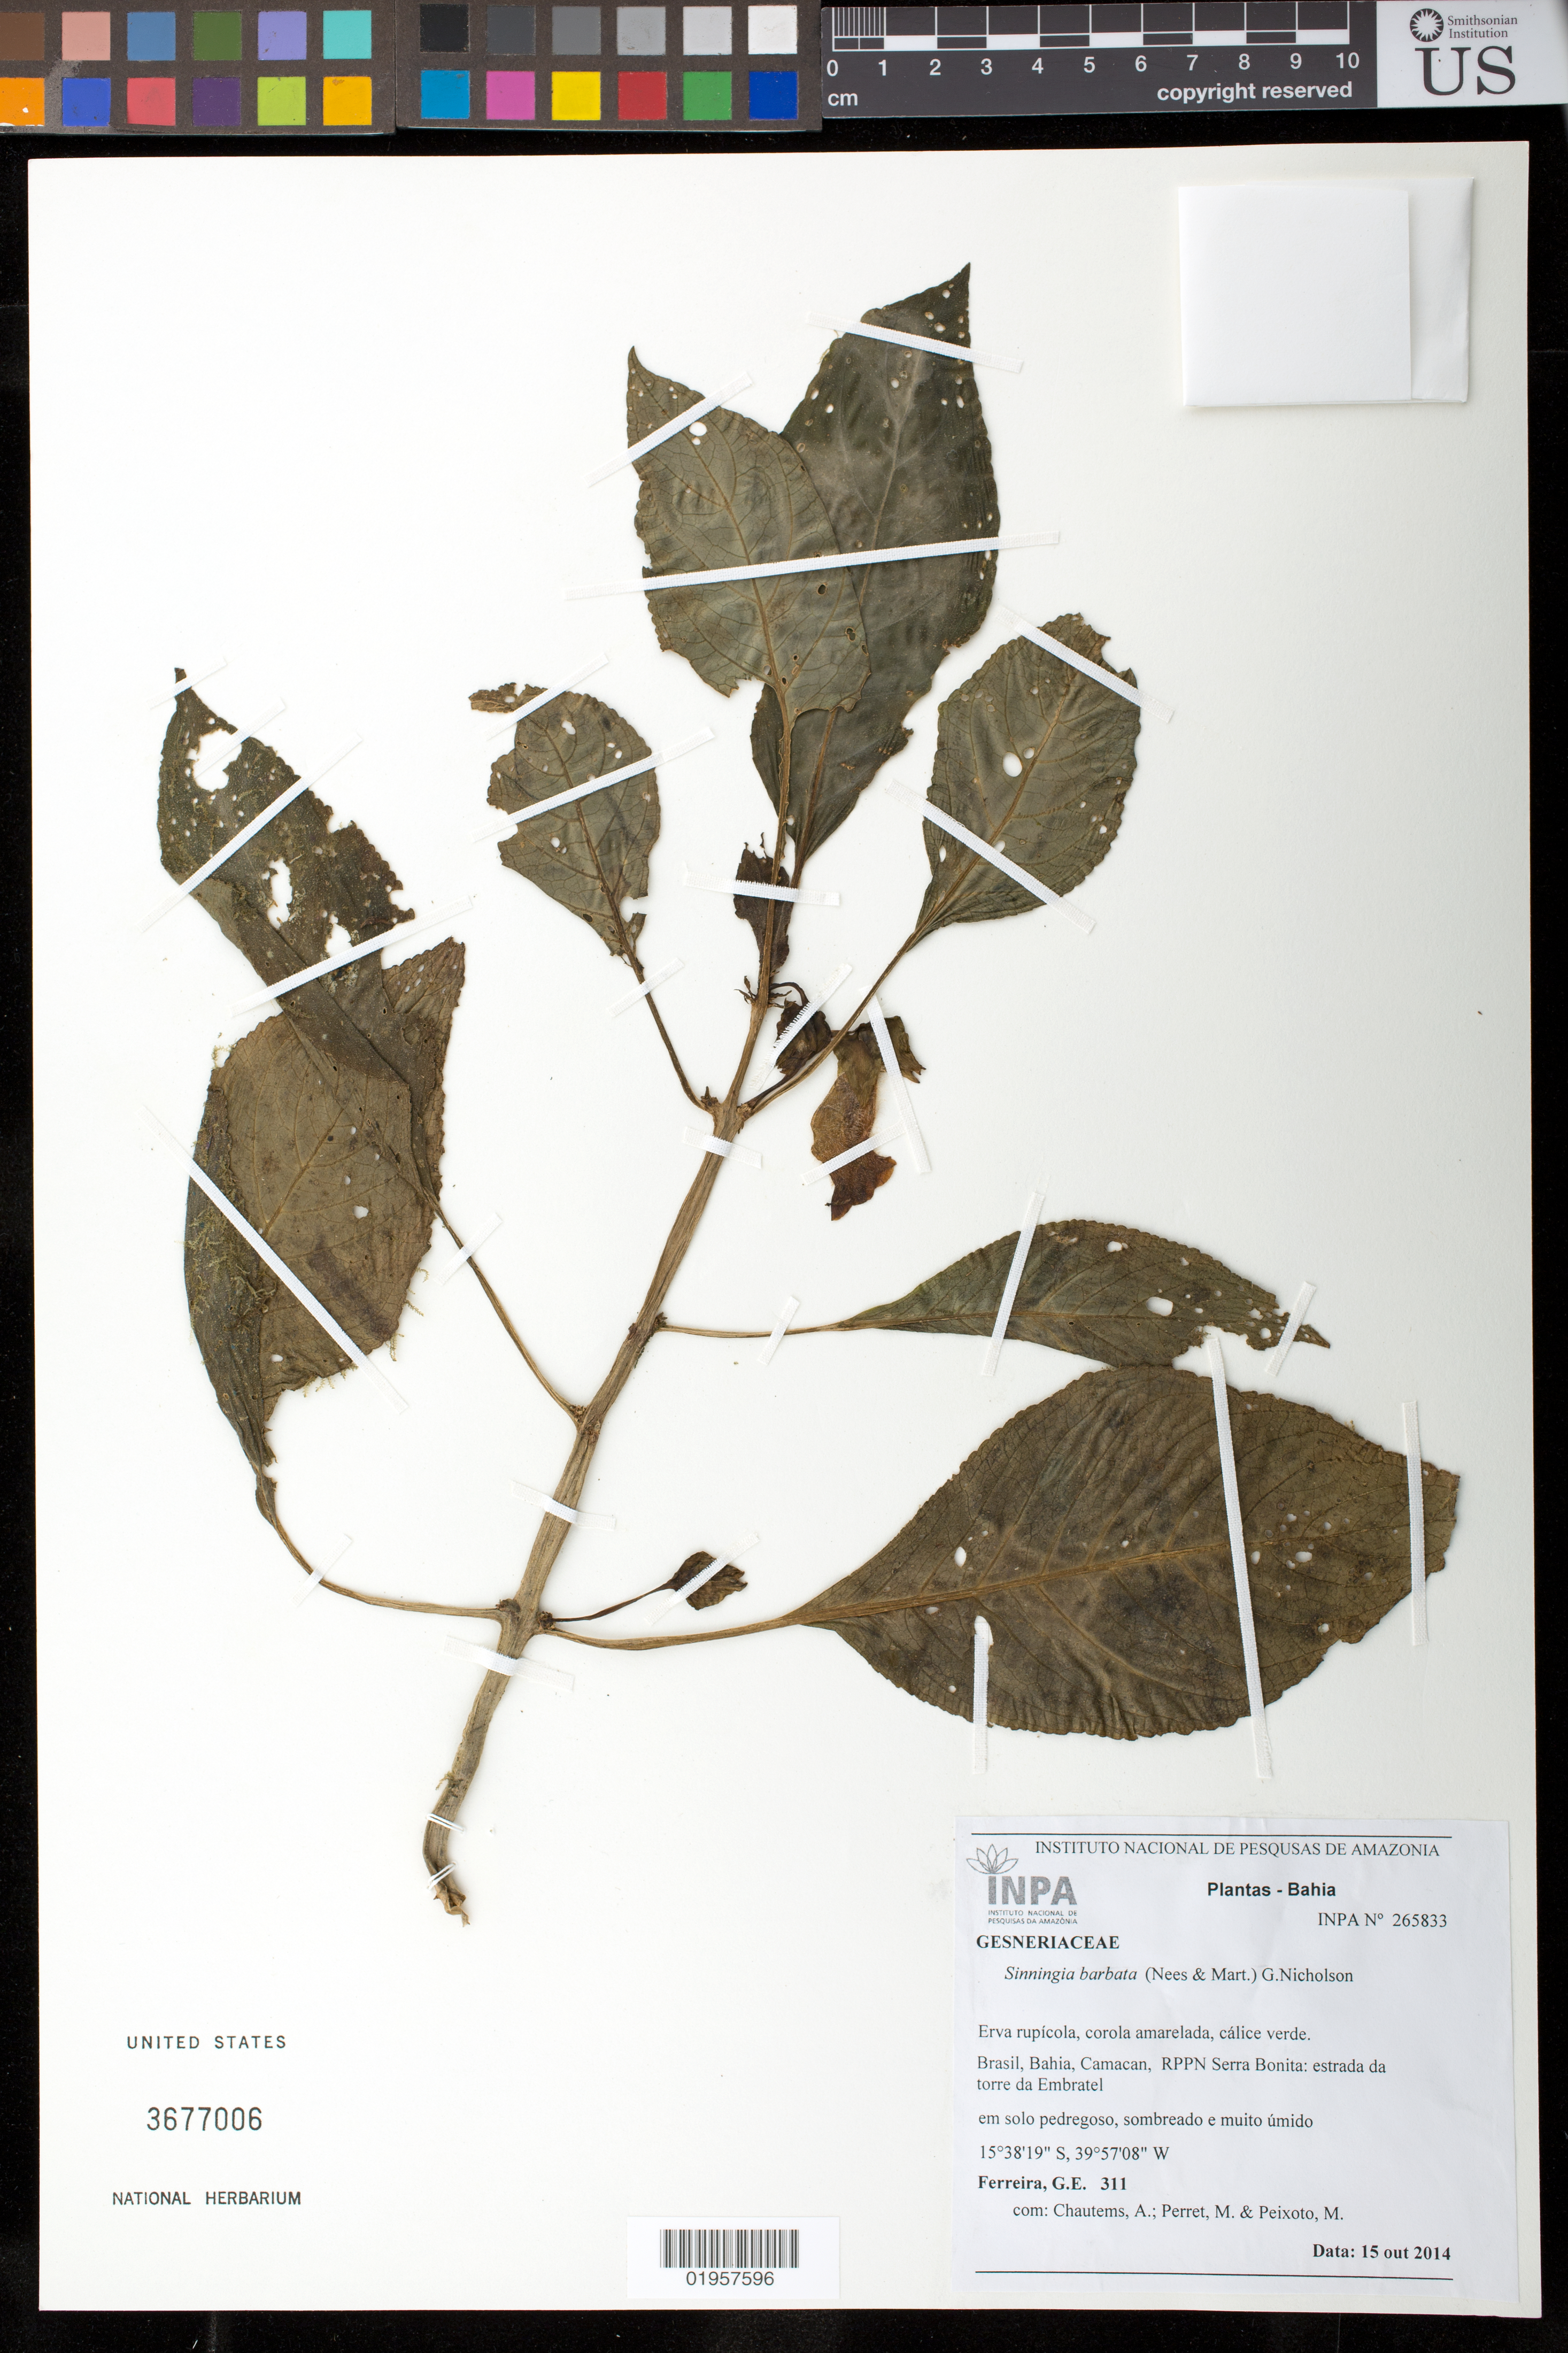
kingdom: Plantae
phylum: Tracheophyta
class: Magnoliopsida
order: Lamiales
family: Gesneriaceae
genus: Sinningia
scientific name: Sinningia barbata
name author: (Nees & Mart.) G. Nicholson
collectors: G. Ferreira, A. P. Chautems, M. Perret & M. F. Peixoto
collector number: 311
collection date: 2014-10-15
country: Brazil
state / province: Bahia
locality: Camacan, RPPN Serra Bonita: estrada da torre da Embratel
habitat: Em solo pedregoso, sombreado e muito úmido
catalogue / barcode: US 3677006